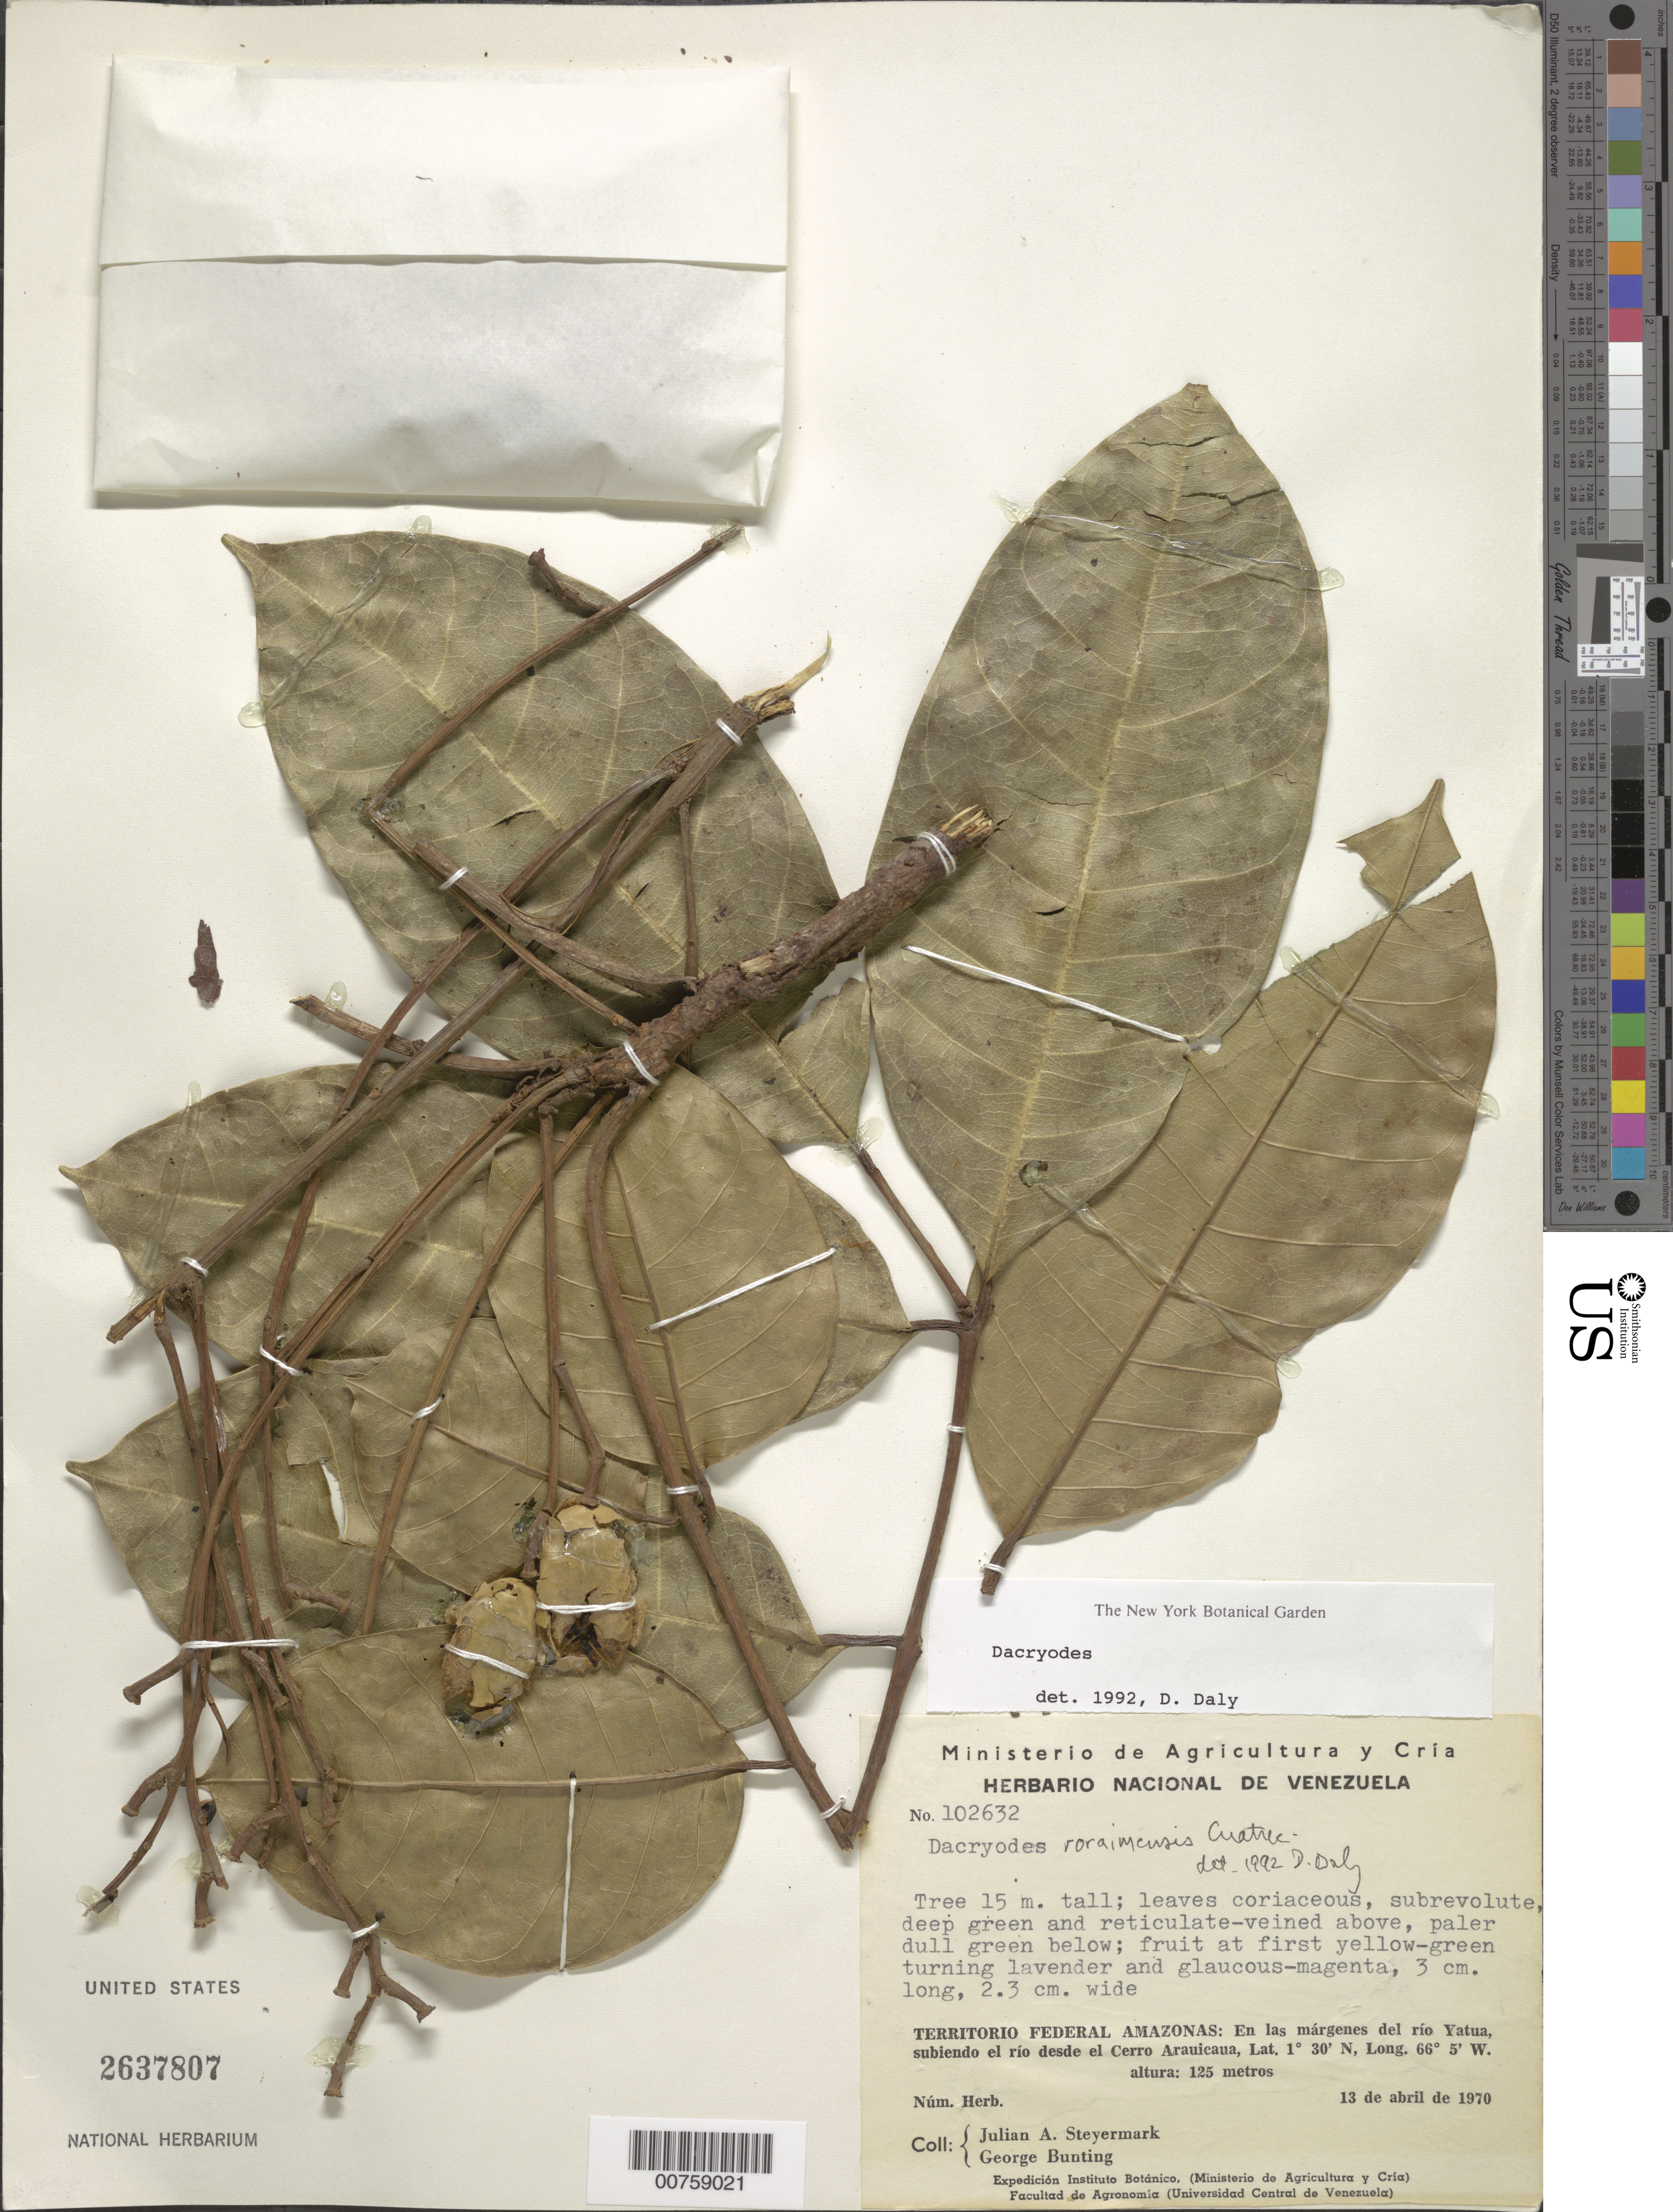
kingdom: Plantae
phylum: Tracheophyta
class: Magnoliopsida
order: Sapindales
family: Burseraceae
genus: Dacryodes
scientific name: Dacryodes roraimensis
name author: Cuatrec.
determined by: Daly, D. C.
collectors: J. Steyermark & G. S. Bunting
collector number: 102632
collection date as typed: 13-Apr-70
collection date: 1970-04-13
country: Venezuela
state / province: Amazonas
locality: Rió Yatua, subiendo el río desde el Cerro Arauicaua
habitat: River edge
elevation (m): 125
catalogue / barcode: US 2637807